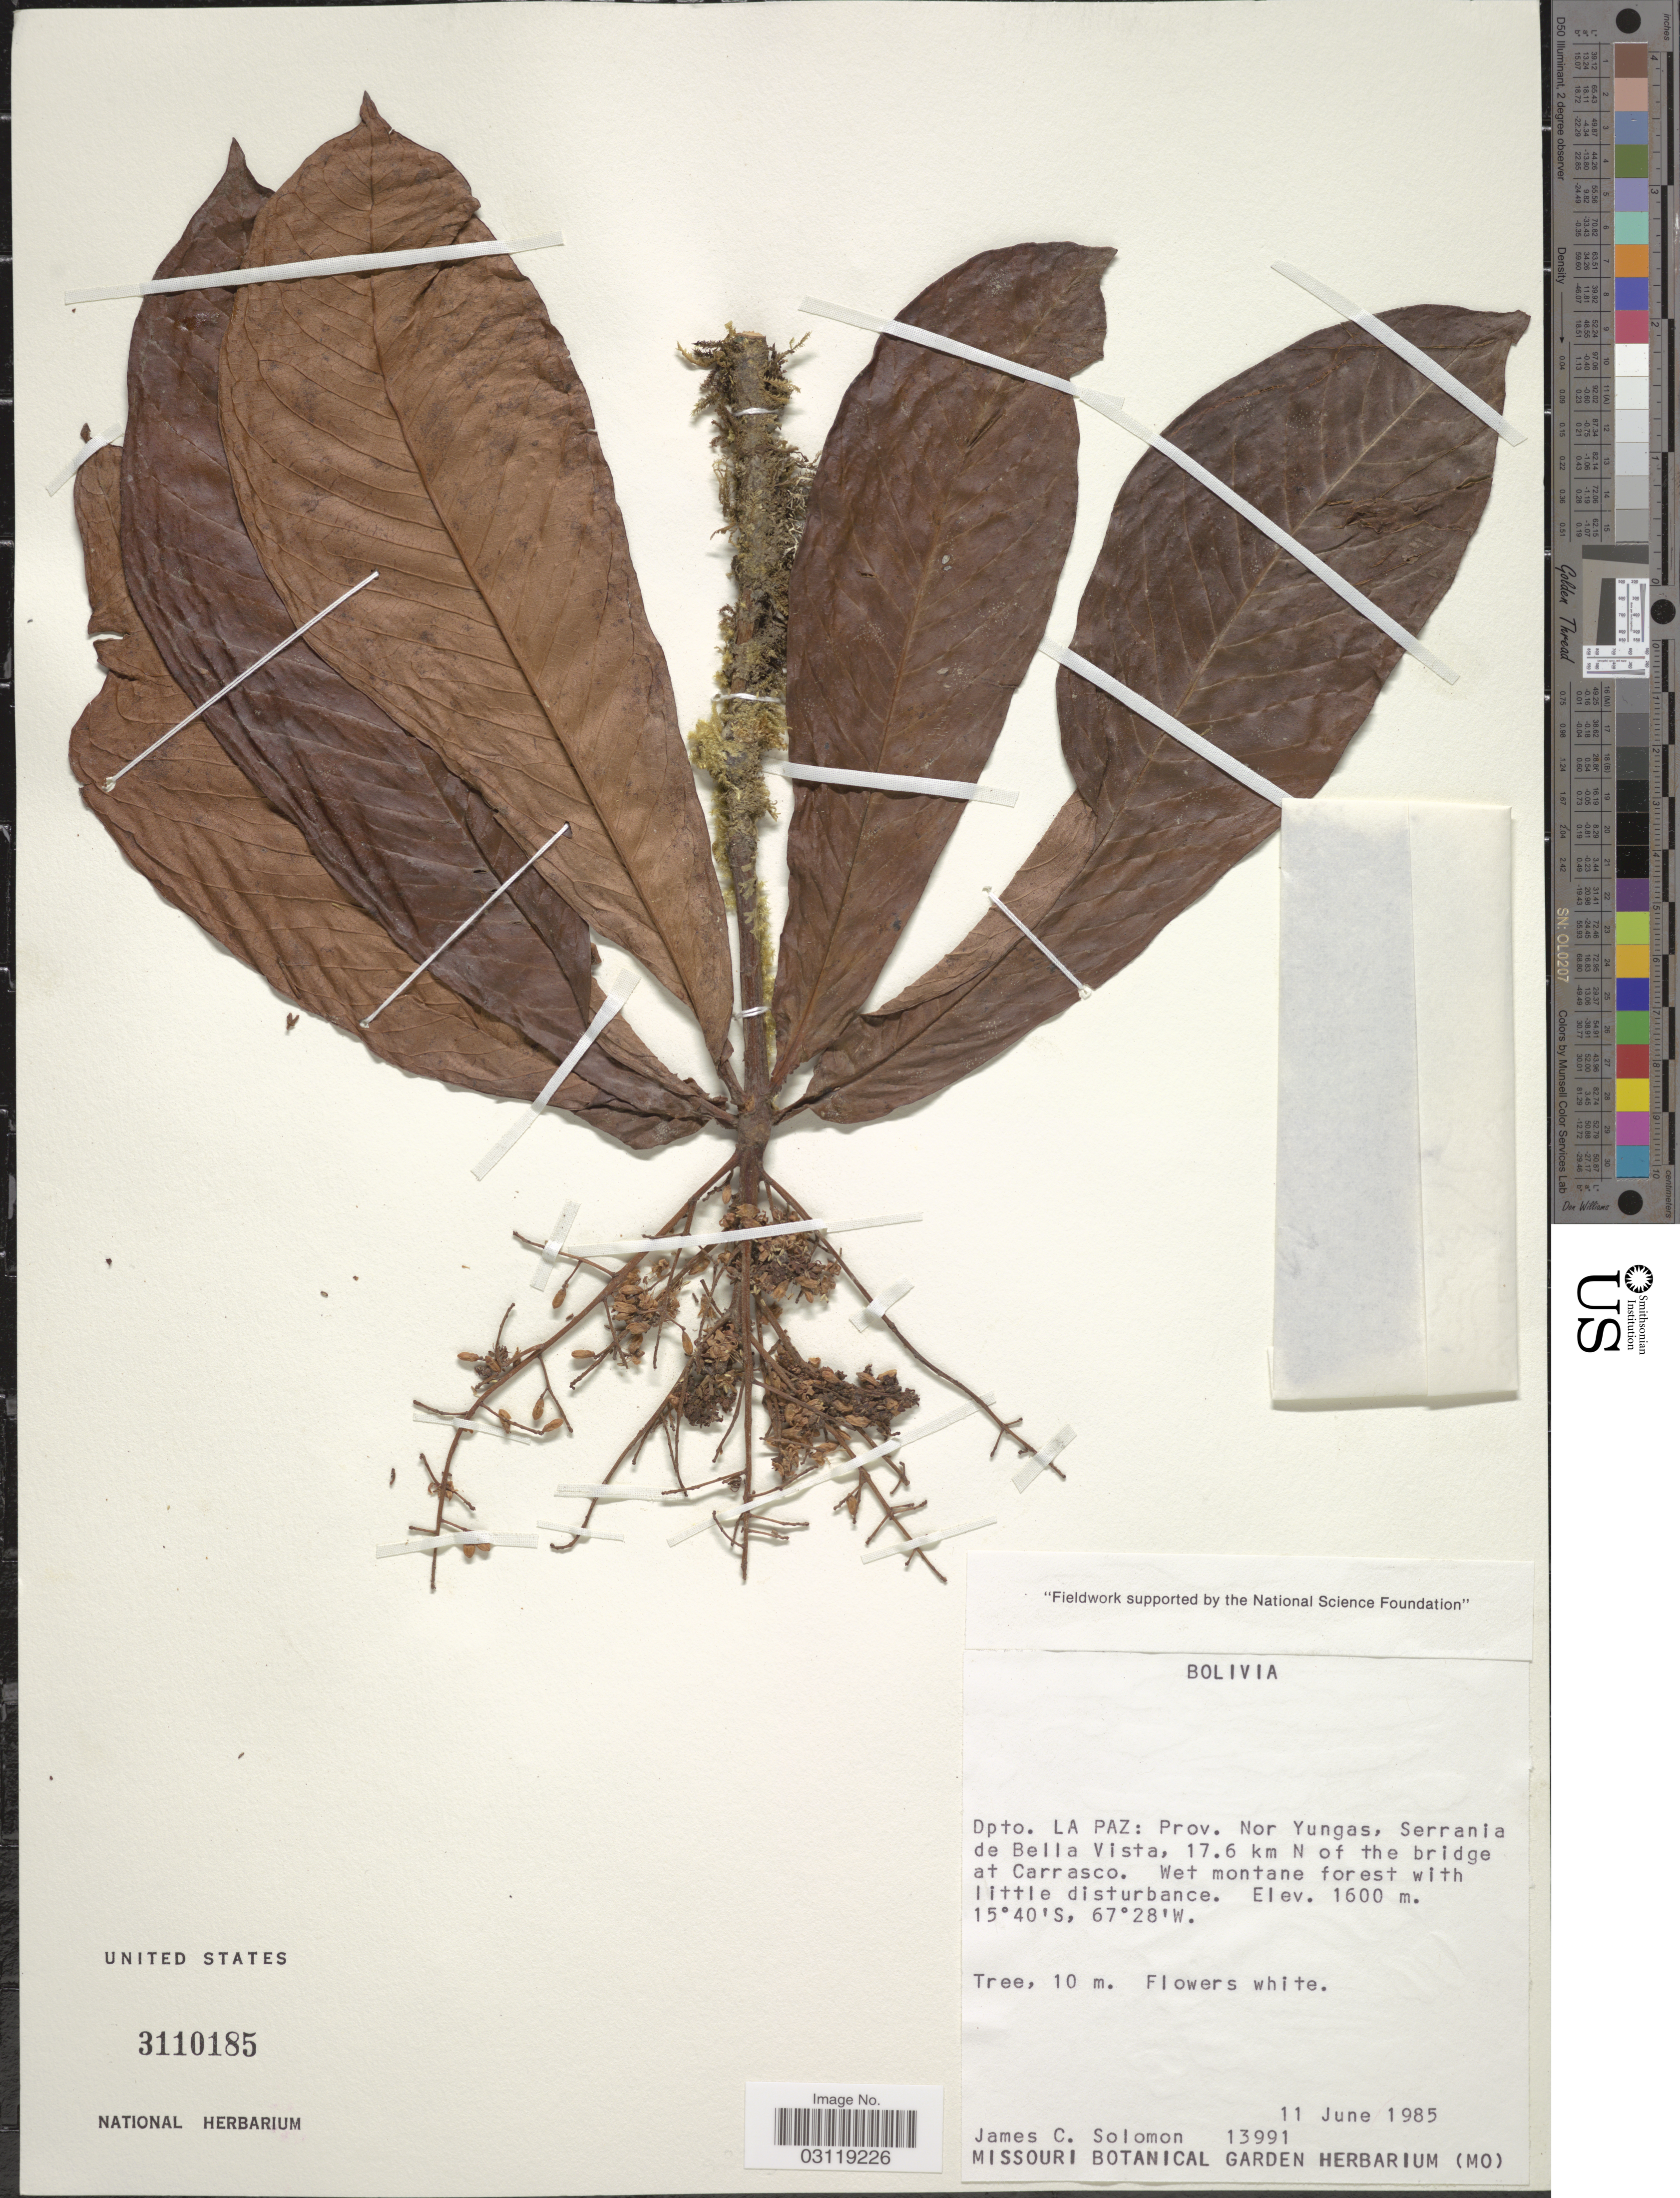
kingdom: Plantae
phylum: Tracheophyta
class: Magnoliopsida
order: Ericales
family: Primulaceae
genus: Geissanthus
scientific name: Geissanthus ambiguus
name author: (Mart.) G. Agostini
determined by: Pipoly, J. J.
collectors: J. C. Solomon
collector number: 13991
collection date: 1985-06-11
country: Bolivia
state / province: La Paz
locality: Dpto. La Paz: Prov. Nor Yungas, Serrania de Bella Vista, 17.6 km N of the bridge at Carrasco.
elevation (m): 1600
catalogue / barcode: US 3110185